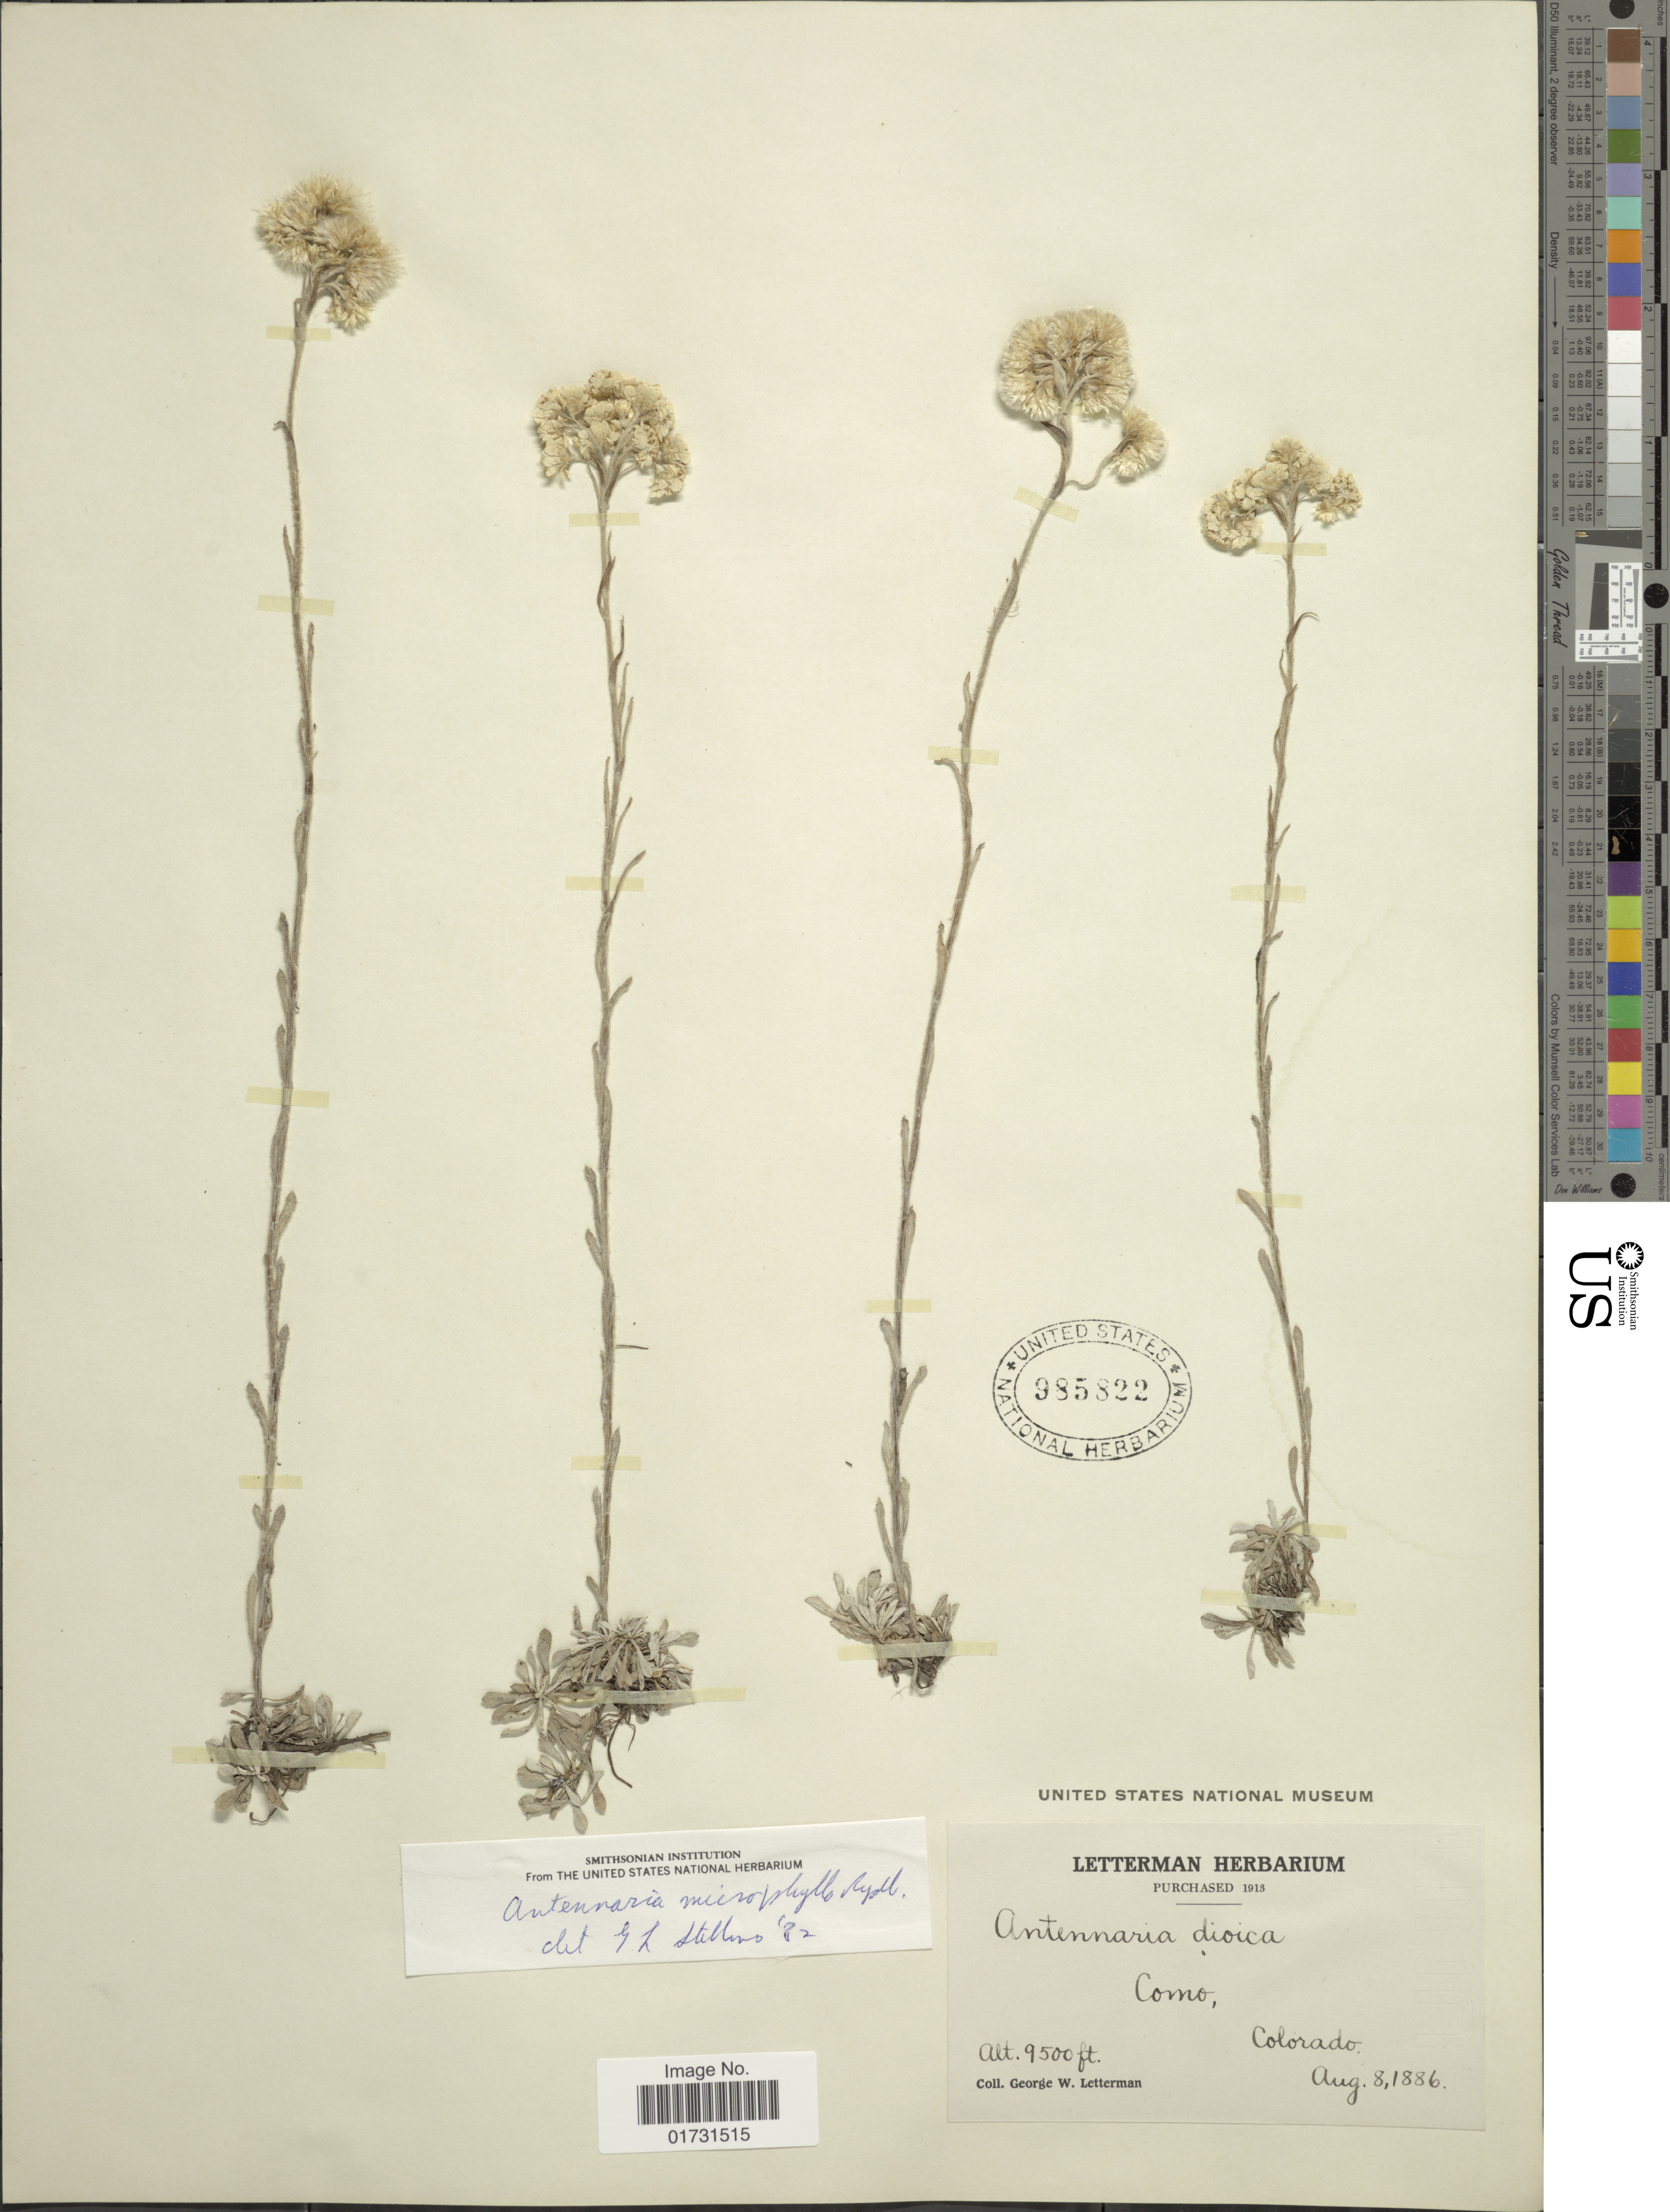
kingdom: Plantae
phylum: Tracheophyta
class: Magnoliopsida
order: Asterales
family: Asteraceae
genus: Antennaria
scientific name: Antennaria microphylla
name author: Rydb.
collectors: G. W. Letterman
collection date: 1886-08-08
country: United States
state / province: Colorado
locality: Como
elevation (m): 2896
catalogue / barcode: US 985822